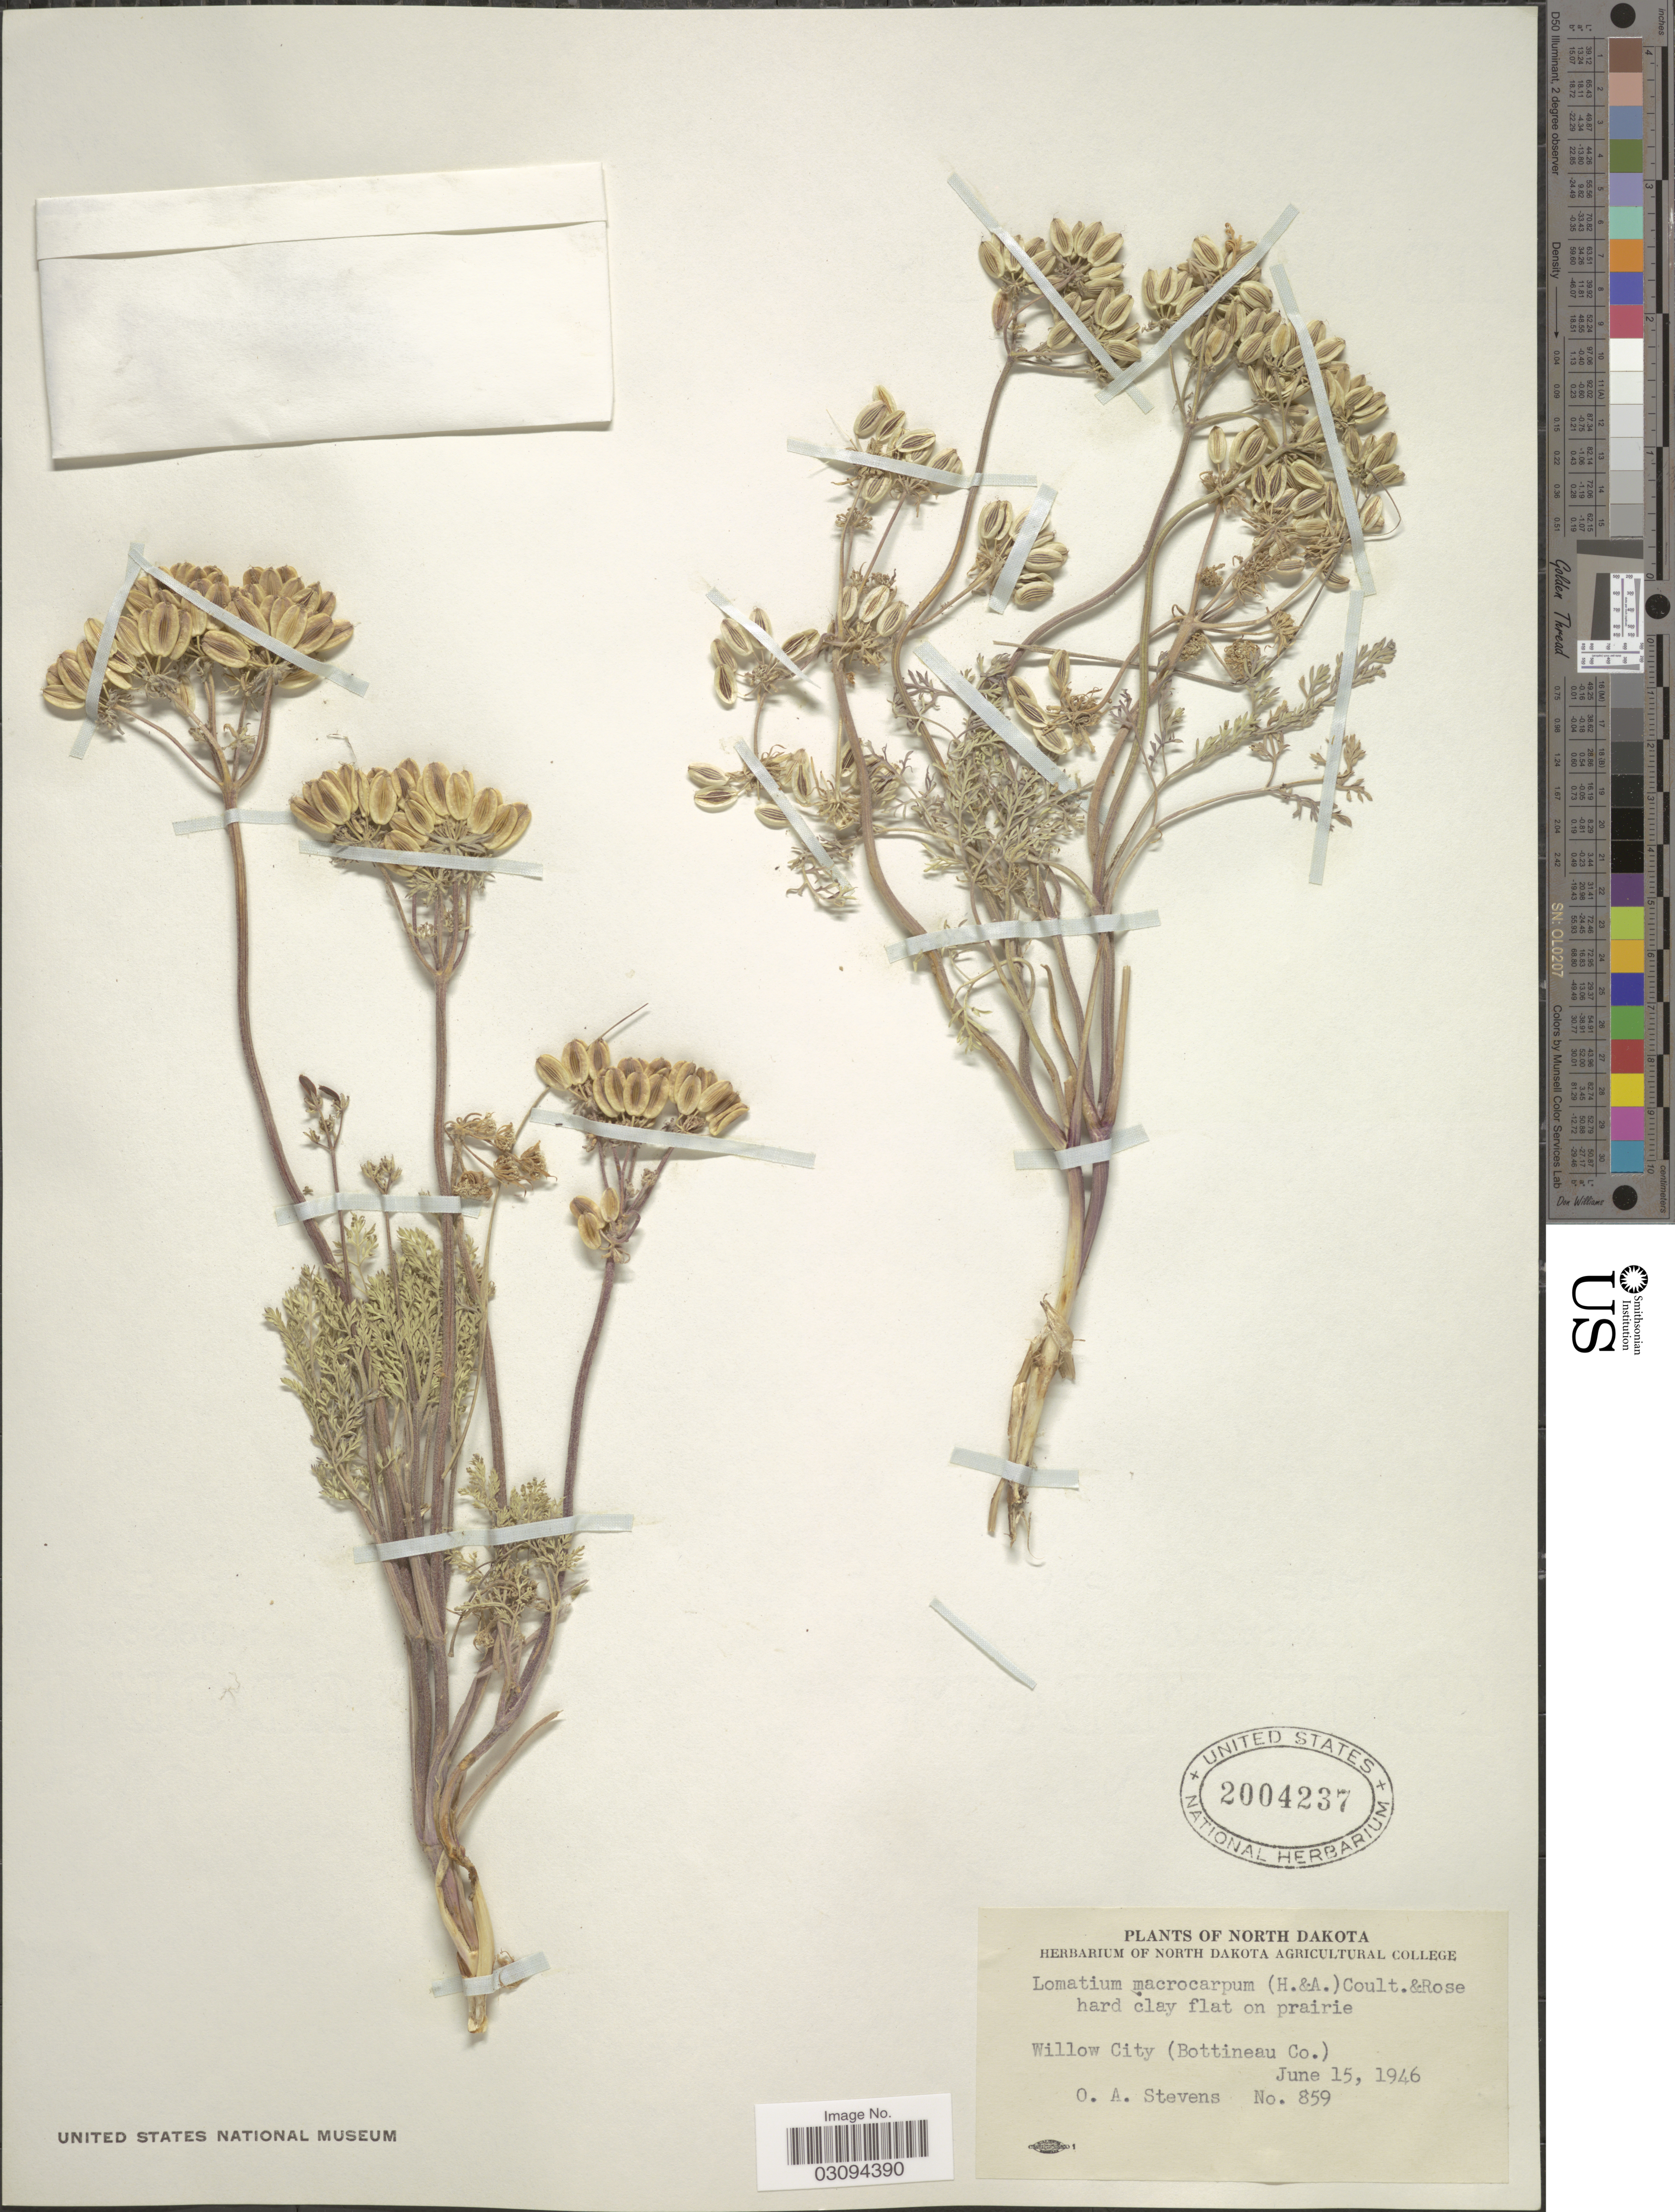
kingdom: Plantae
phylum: Tracheophyta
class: Magnoliopsida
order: Apiales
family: Apiaceae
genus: Lomatium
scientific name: Lomatium macrocarpum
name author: (Hook. et al.) J.M. Coult. & Rose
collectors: O. A. Stevens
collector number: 859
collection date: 1946-06-15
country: United States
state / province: North Dakota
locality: Willow City (Bottineau Co.).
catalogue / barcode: US 2004237